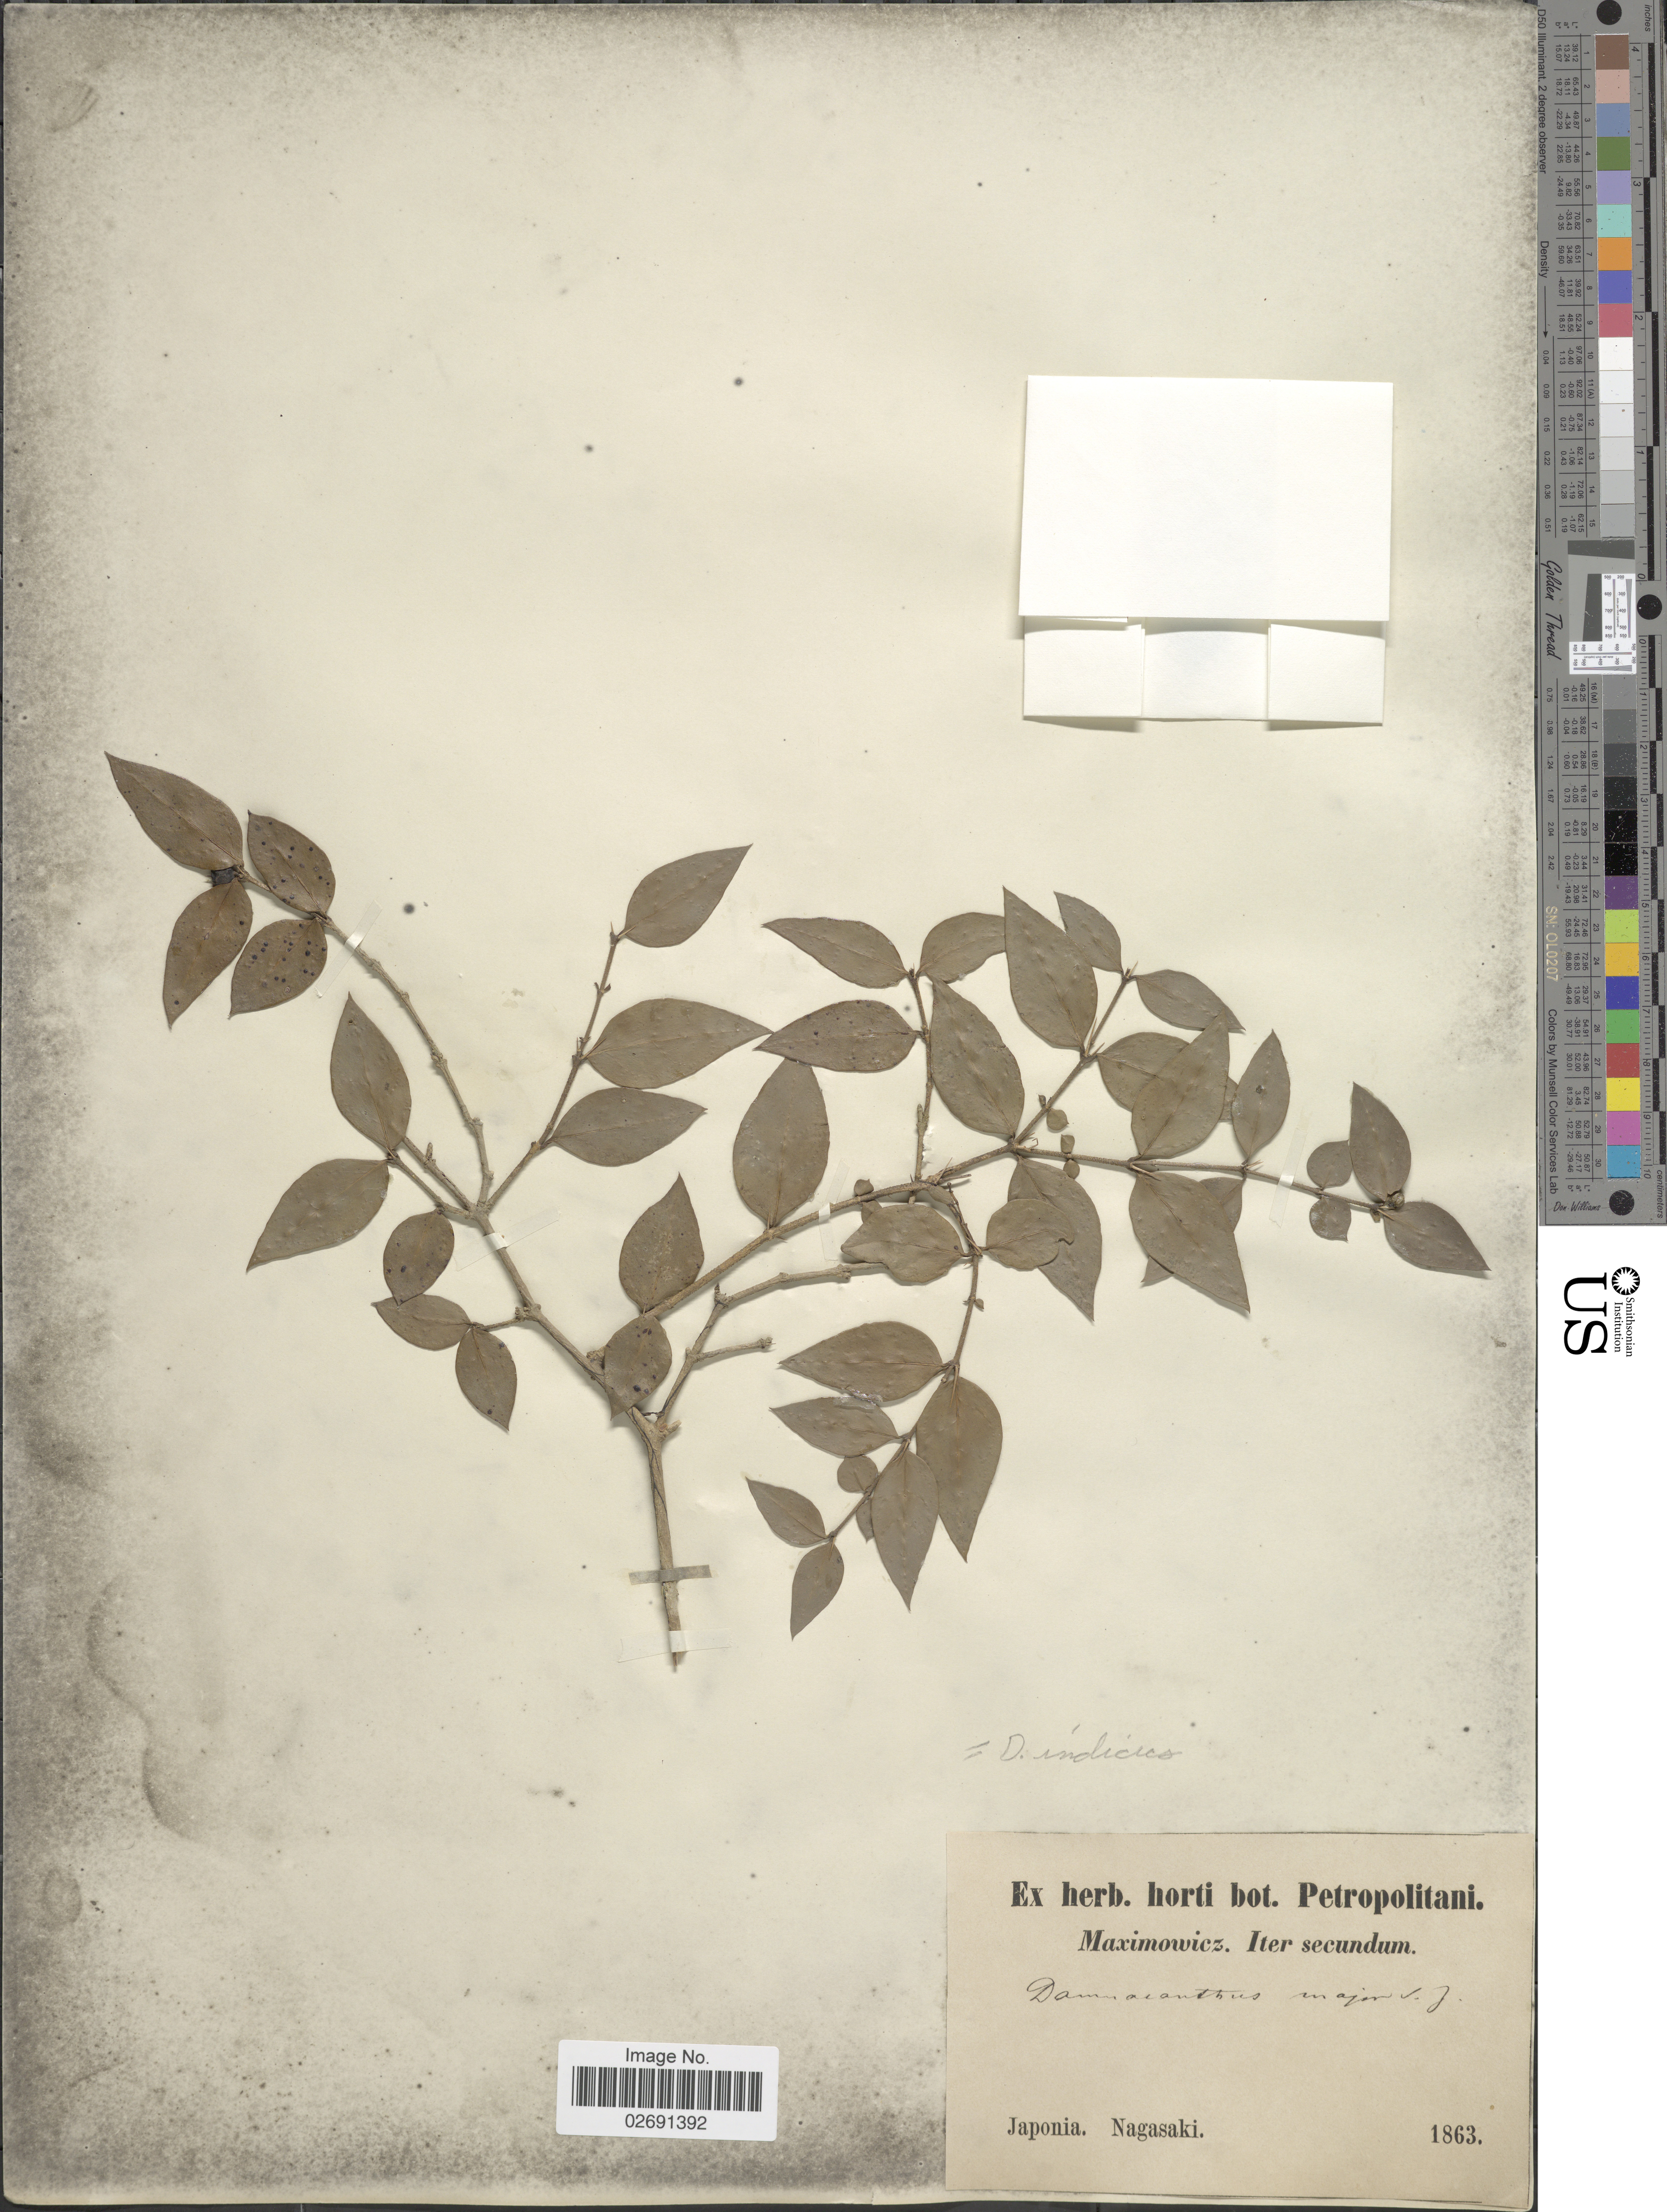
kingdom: Plantae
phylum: Tracheophyta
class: Magnoliopsida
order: Gentianales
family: Rubiaceae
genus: Damnacanthus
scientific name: Damnacanthus indicus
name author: L. f.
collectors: Maximowicz, --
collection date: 1863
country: Japan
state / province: Nagasaki